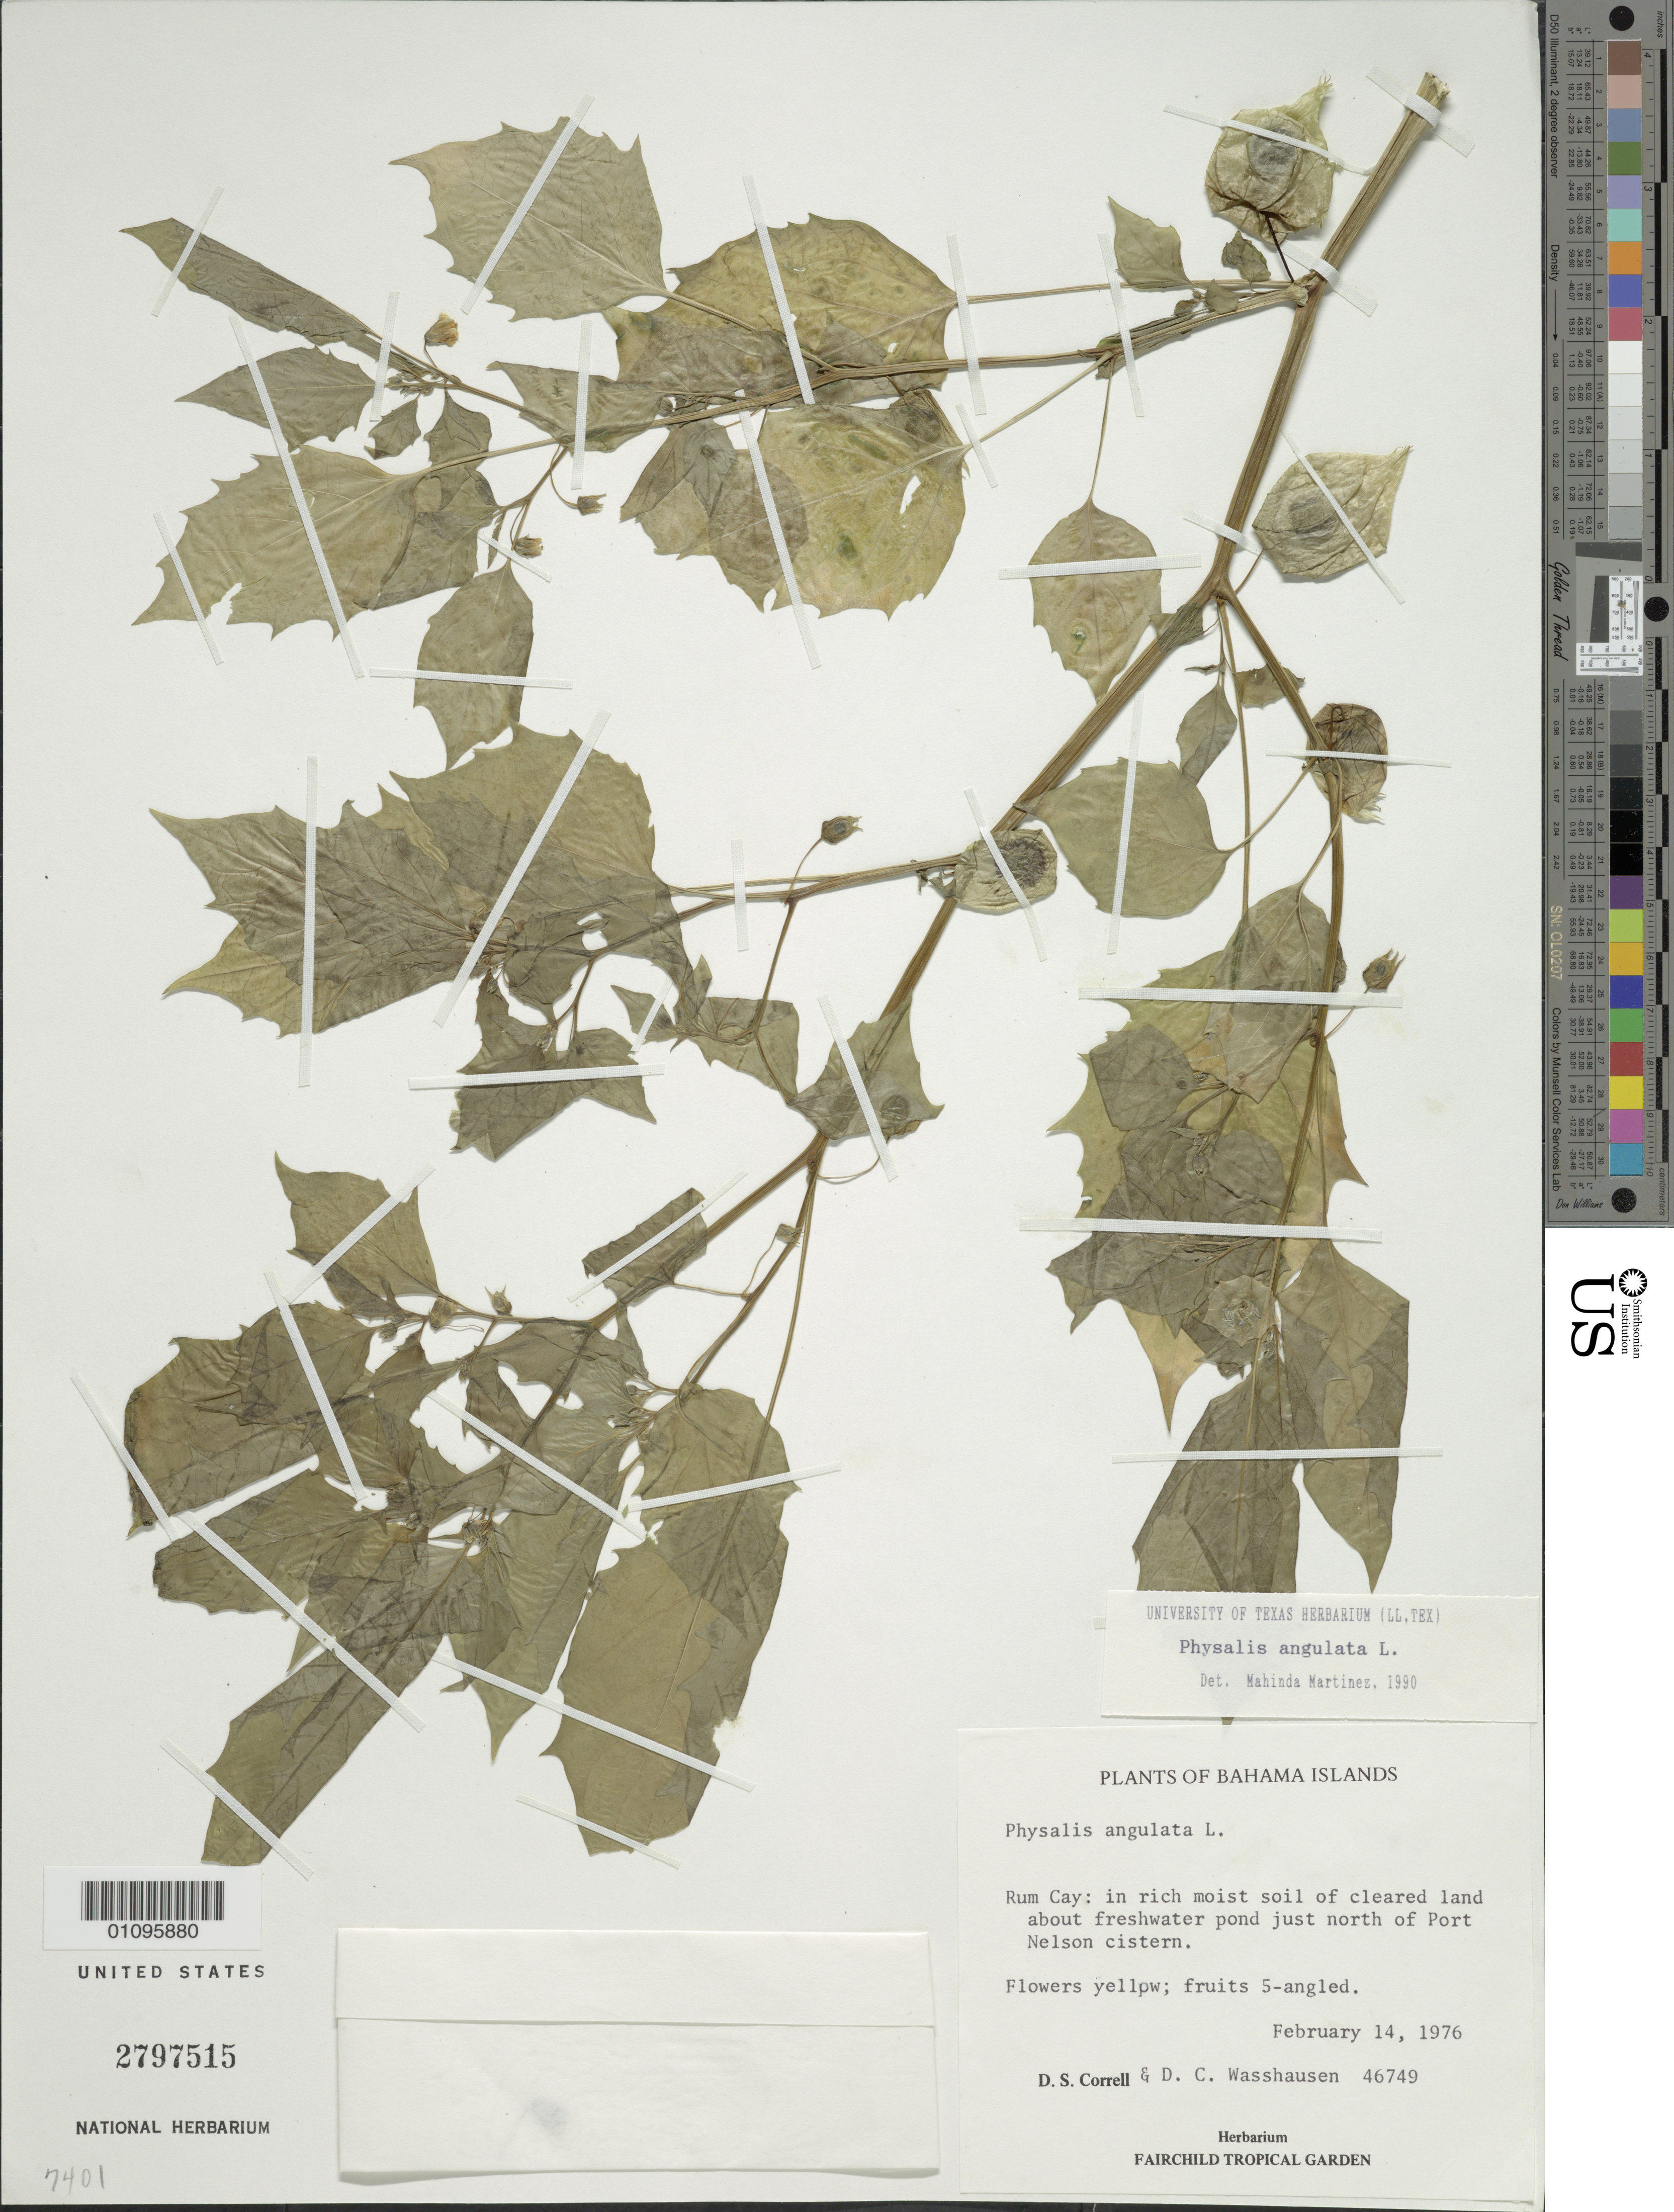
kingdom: Plantae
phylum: Tracheophyta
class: Magnoliopsida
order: Solanales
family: Solanaceae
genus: Physalis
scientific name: Physalis angulata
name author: L.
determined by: Martinez, M.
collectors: D. S. Correll & D. C. Wasshausen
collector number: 46749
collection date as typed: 14 Feb 1976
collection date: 1976-02-14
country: Bahamas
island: Rum Cay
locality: Port Nelson, just N of cistern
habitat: In rich moist soil of cleared land about freshwater pond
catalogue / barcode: US 2797515